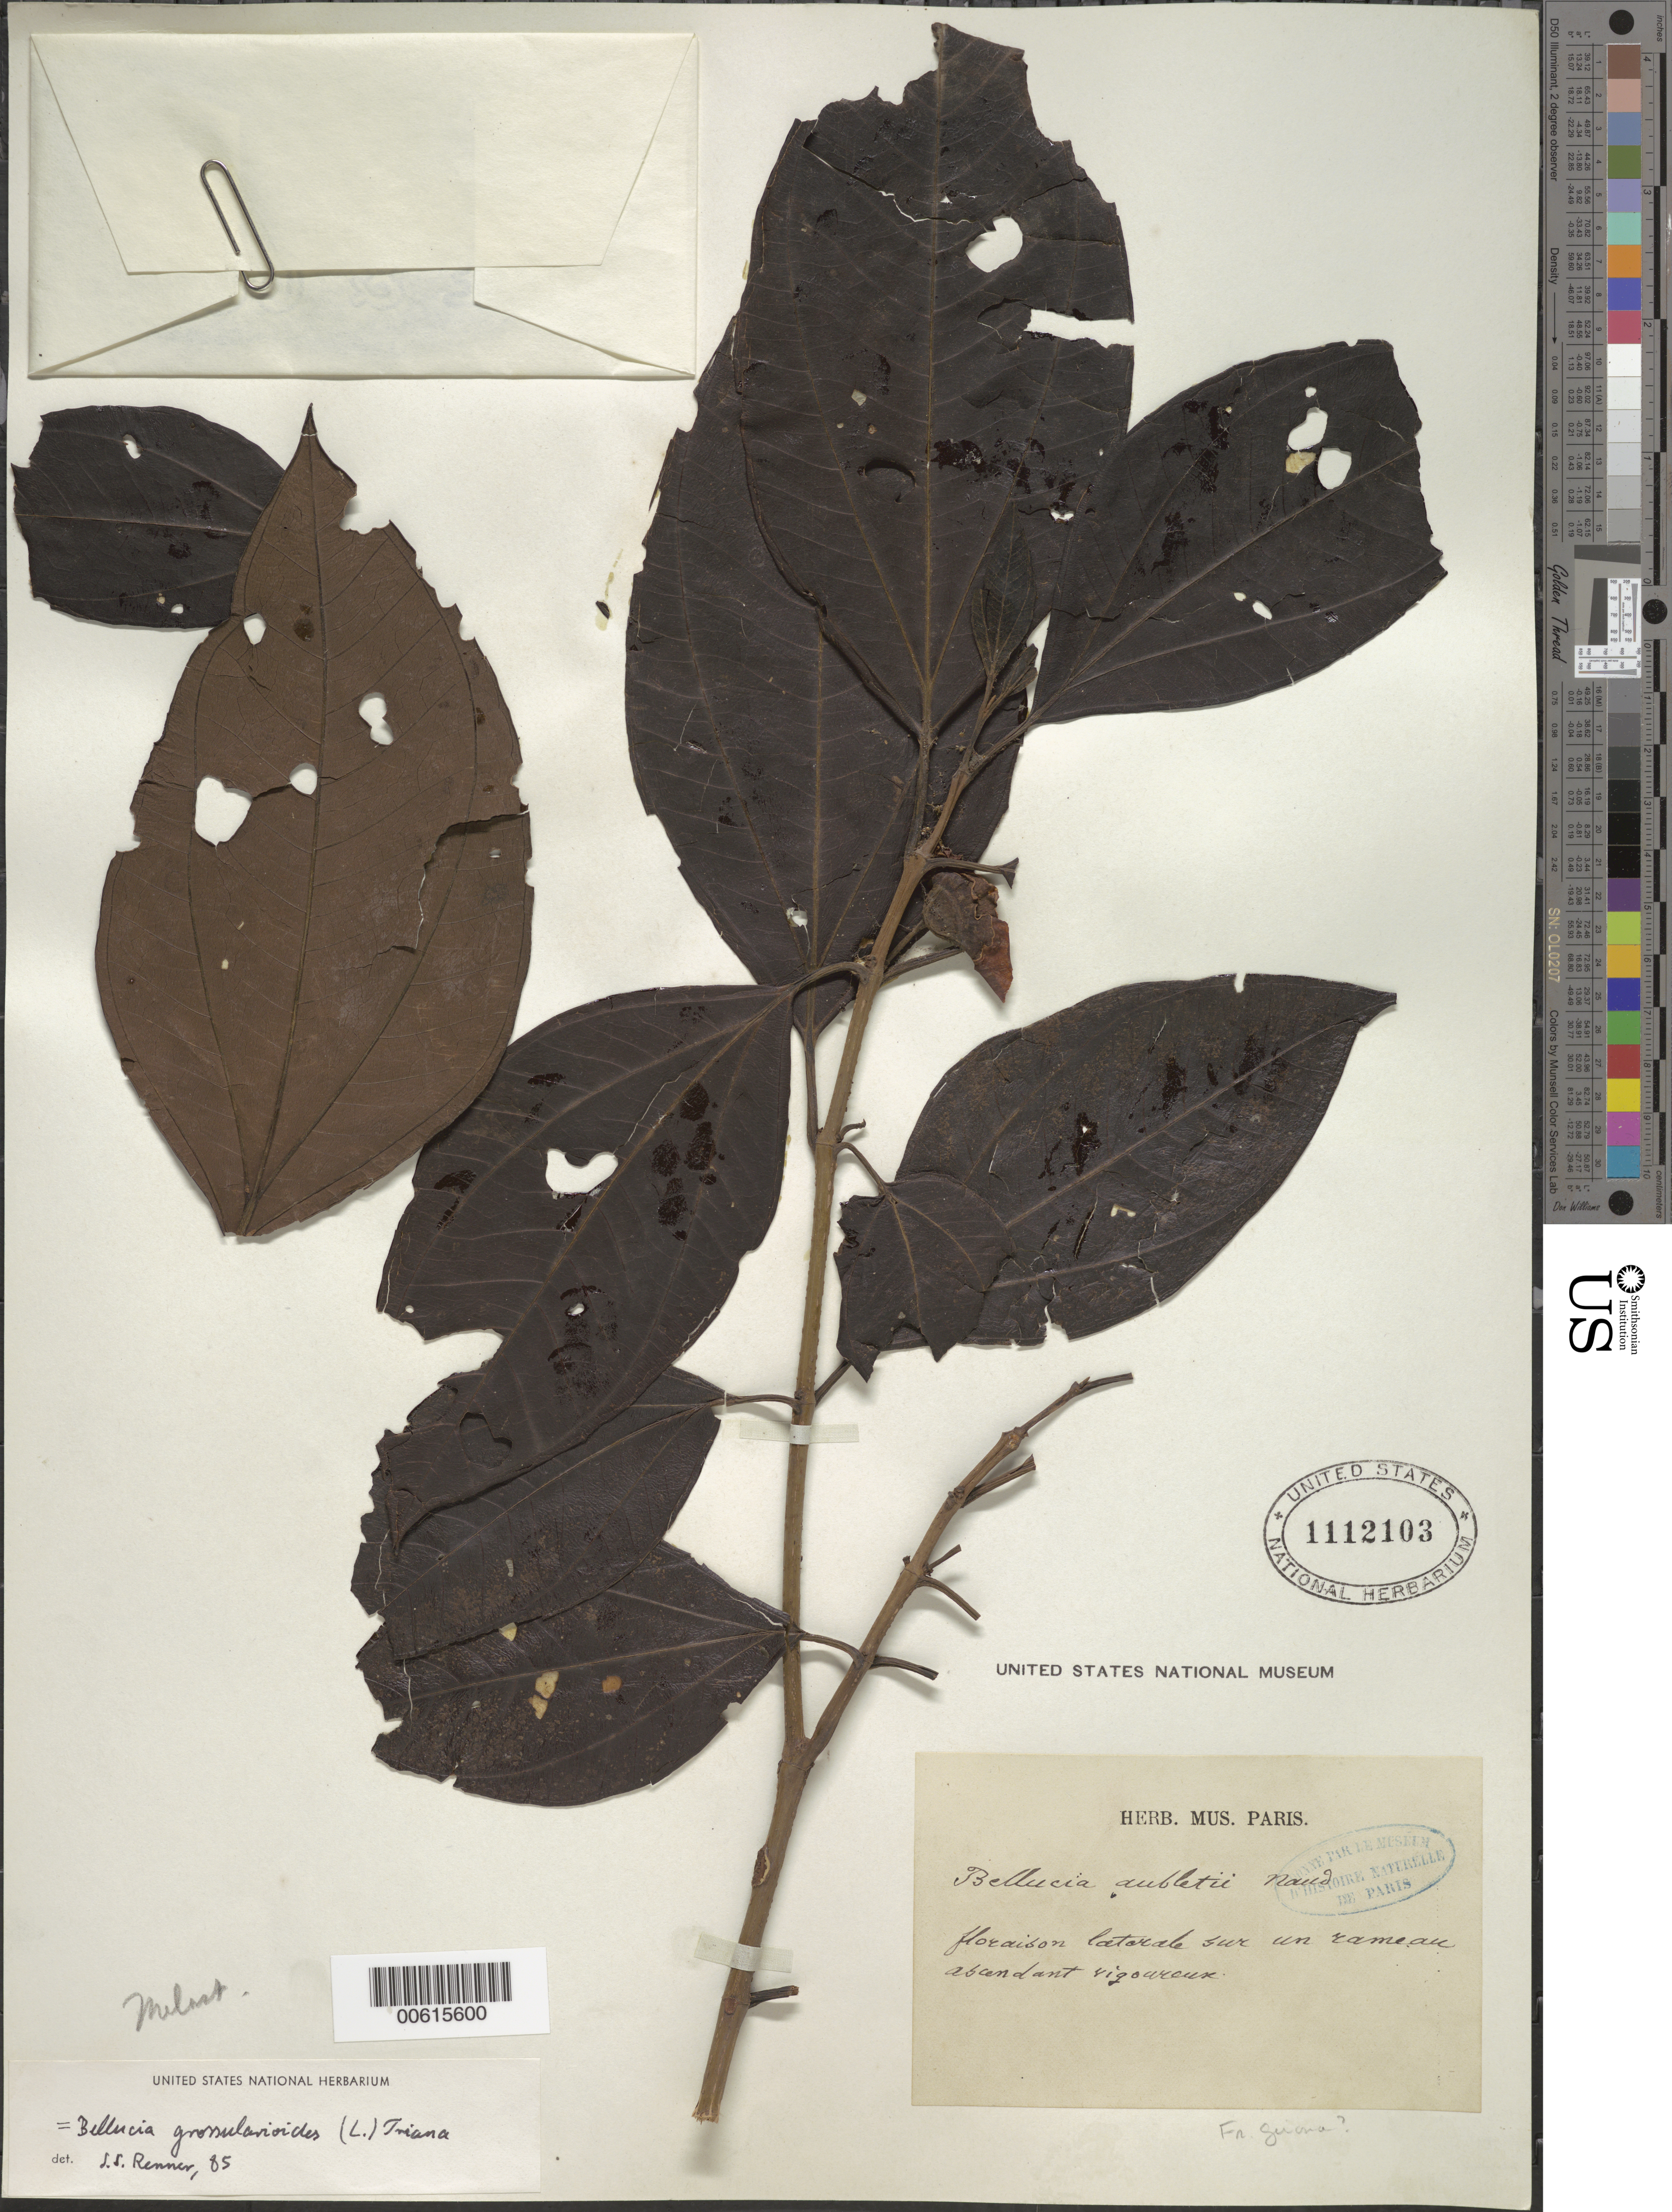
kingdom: Plantae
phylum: Tracheophyta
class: Magnoliopsida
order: Myrtales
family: Melastomataceae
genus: Bellucia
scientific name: Bellucia grossularioides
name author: (L.) Triana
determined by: Renner, S. S.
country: French Guiana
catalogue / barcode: US 1112103